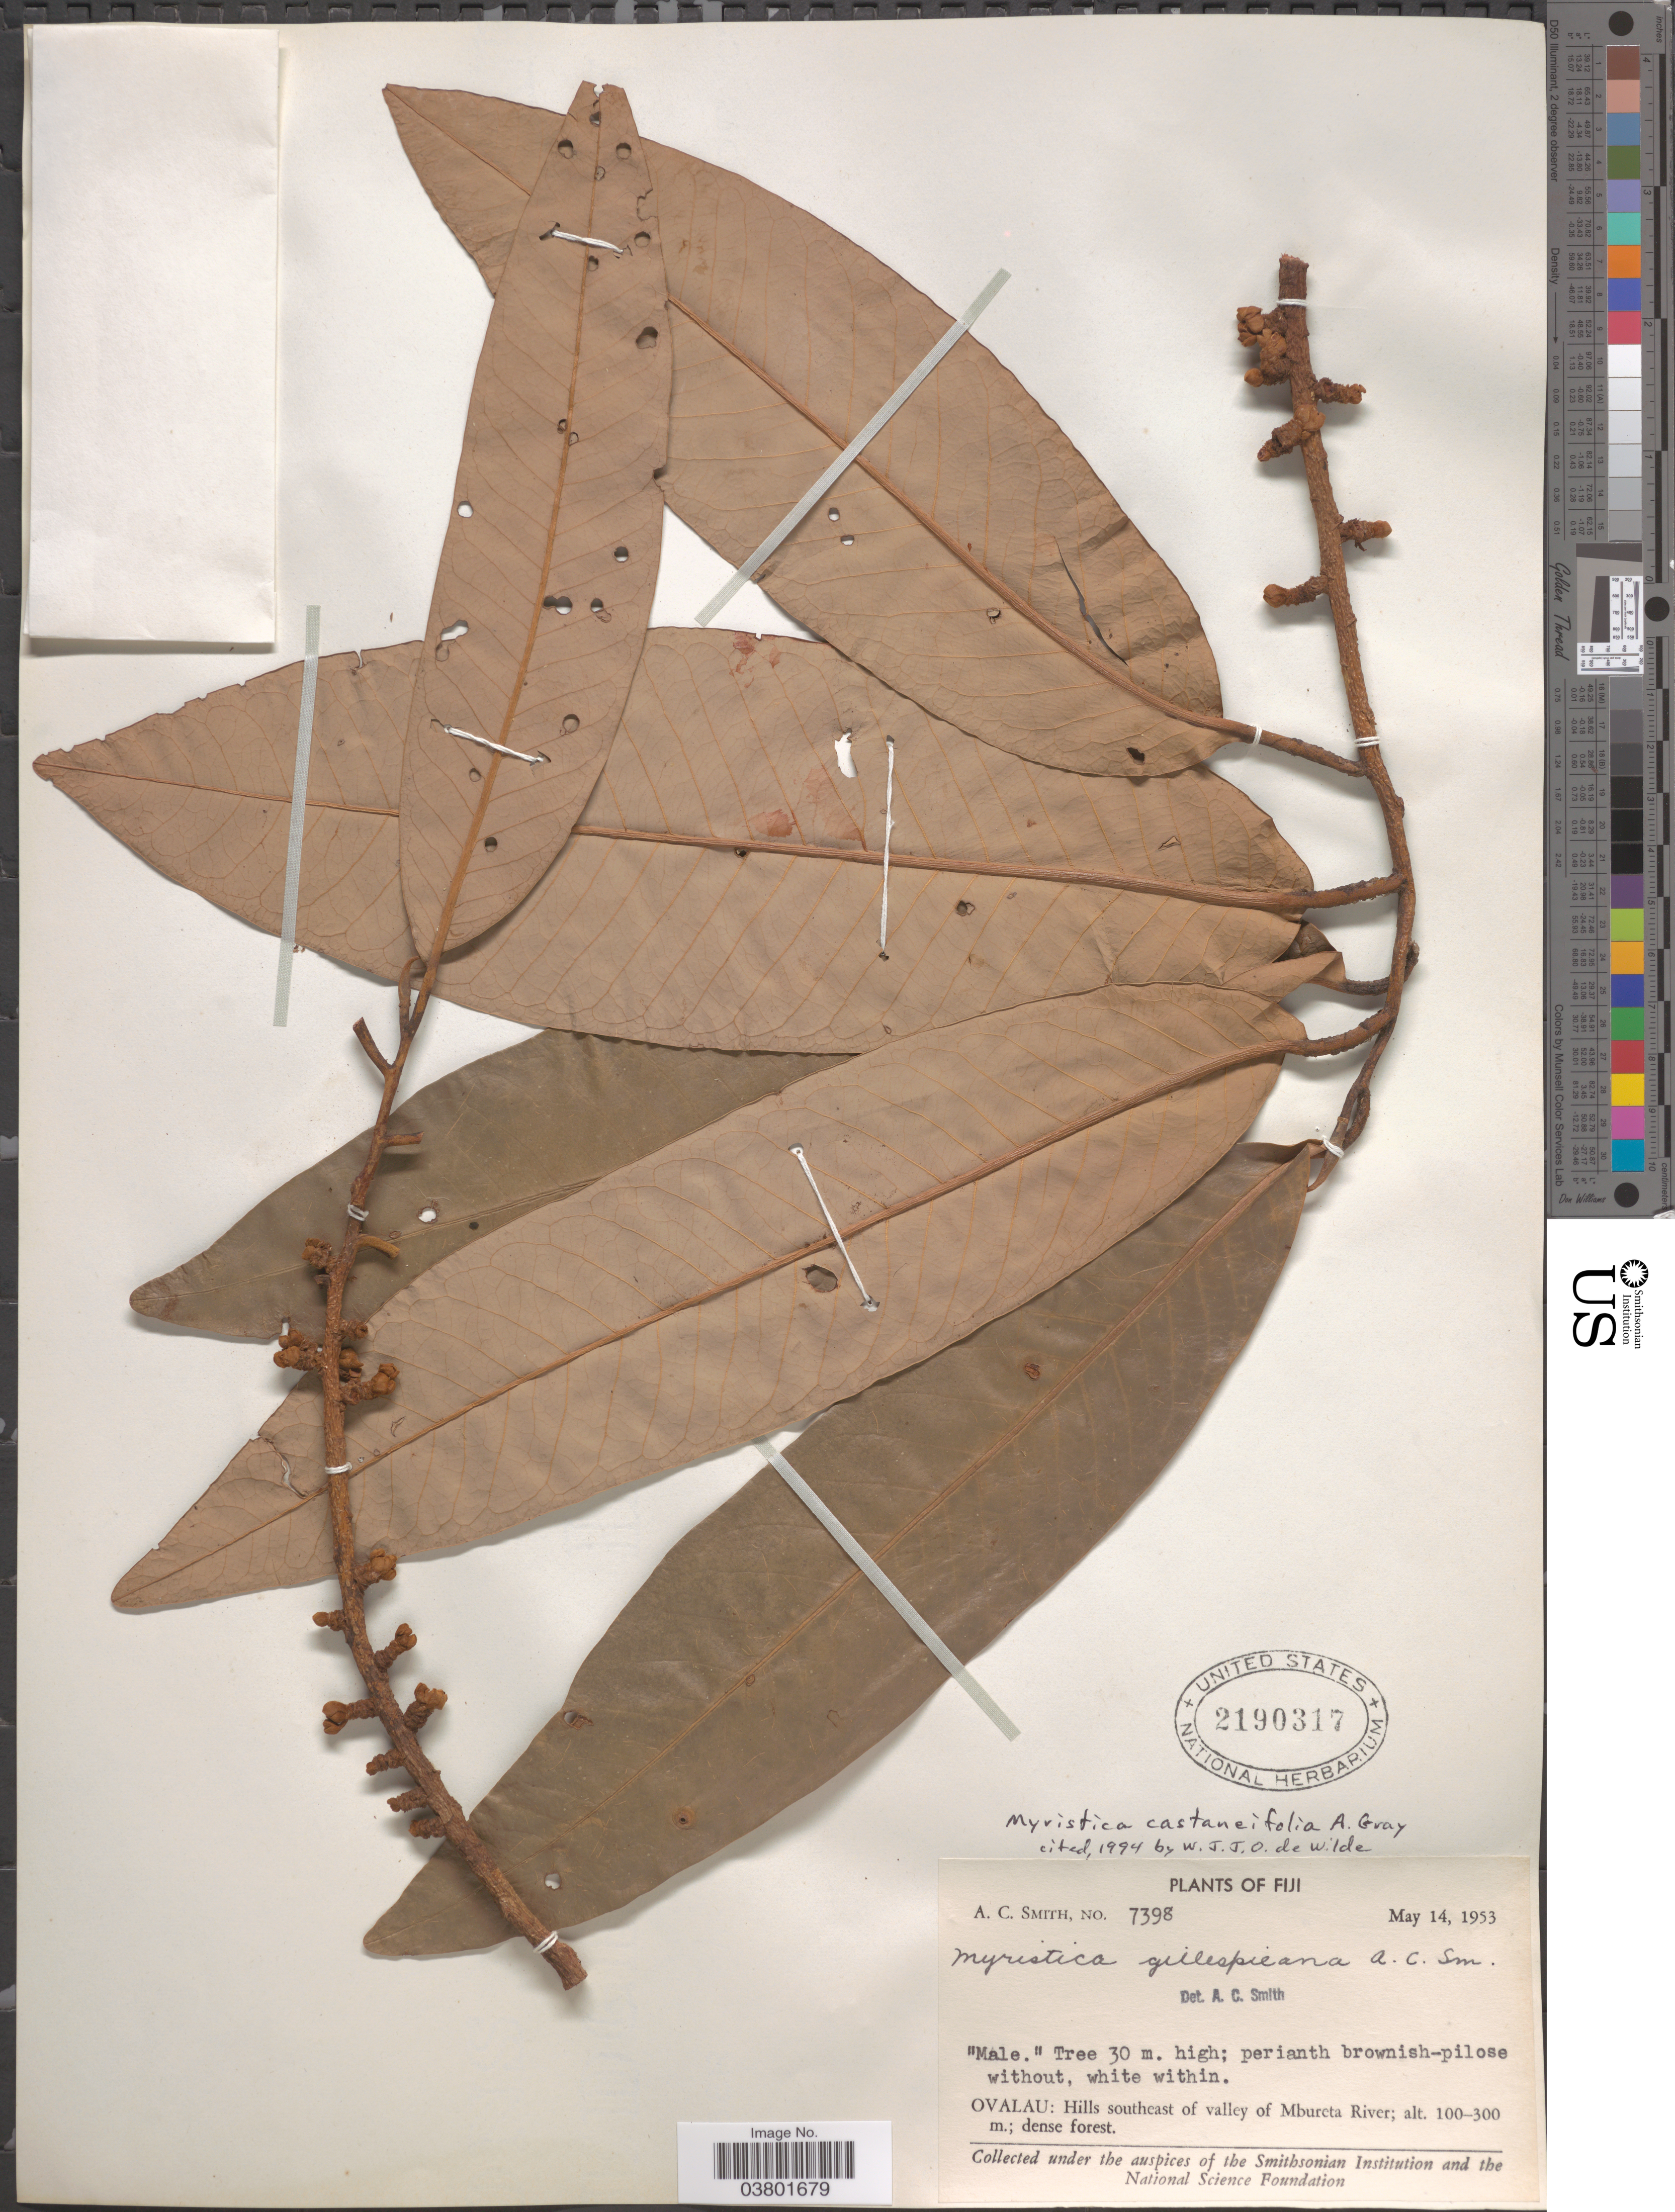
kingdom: Plantae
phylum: Tracheophyta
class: Magnoliopsida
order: Magnoliales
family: Myristicaceae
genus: Myristica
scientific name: Myristica gillespieana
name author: A.C. Sm.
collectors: A. C. Smith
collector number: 7398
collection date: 1953-05-14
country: Fiji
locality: Ovalau: Hills southeast of valley of Mbureta River.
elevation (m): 100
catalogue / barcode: US 2190317